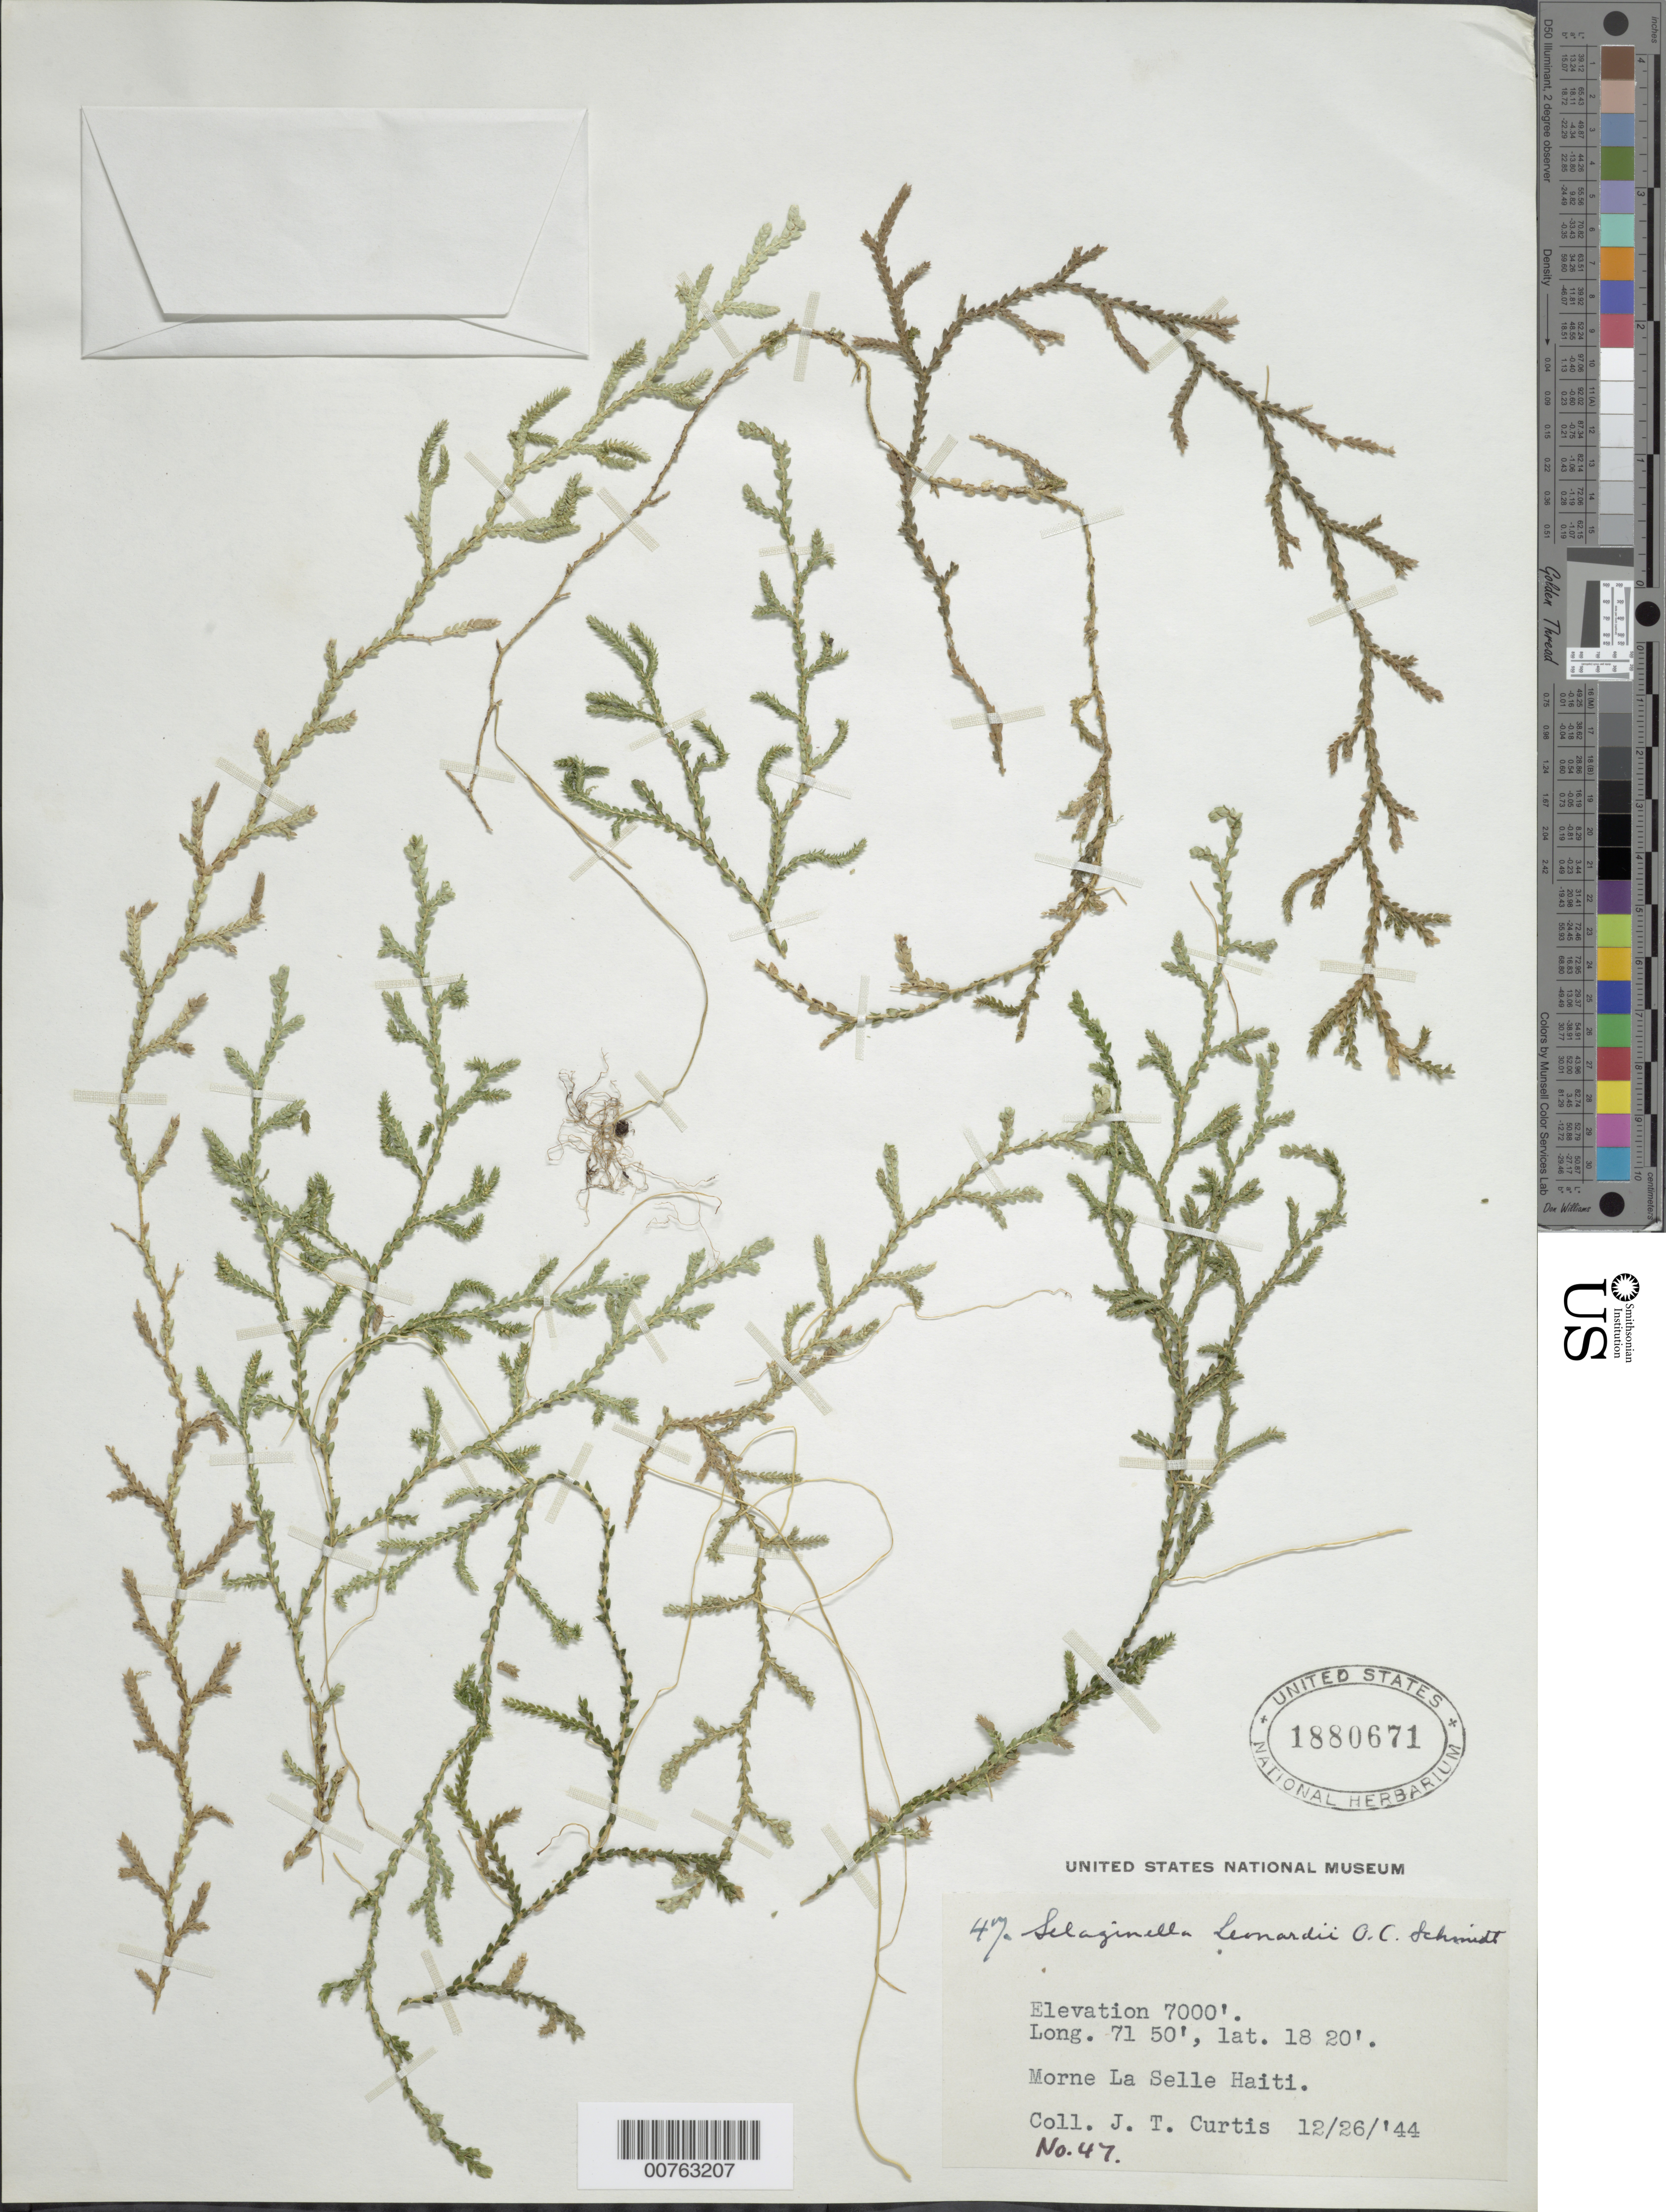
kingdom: Plantae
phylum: Tracheophyta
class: Lycopodiopsida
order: Selaginellales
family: Selaginellaceae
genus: Selaginella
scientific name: Selaginella leonardii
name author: O.C. Schmidt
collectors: J. Curtis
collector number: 47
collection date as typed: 26 Dec 1944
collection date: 1944-12-26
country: Haiti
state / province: Ouest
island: Hispaniola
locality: Morne La Selle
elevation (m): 2134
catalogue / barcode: US 1880671